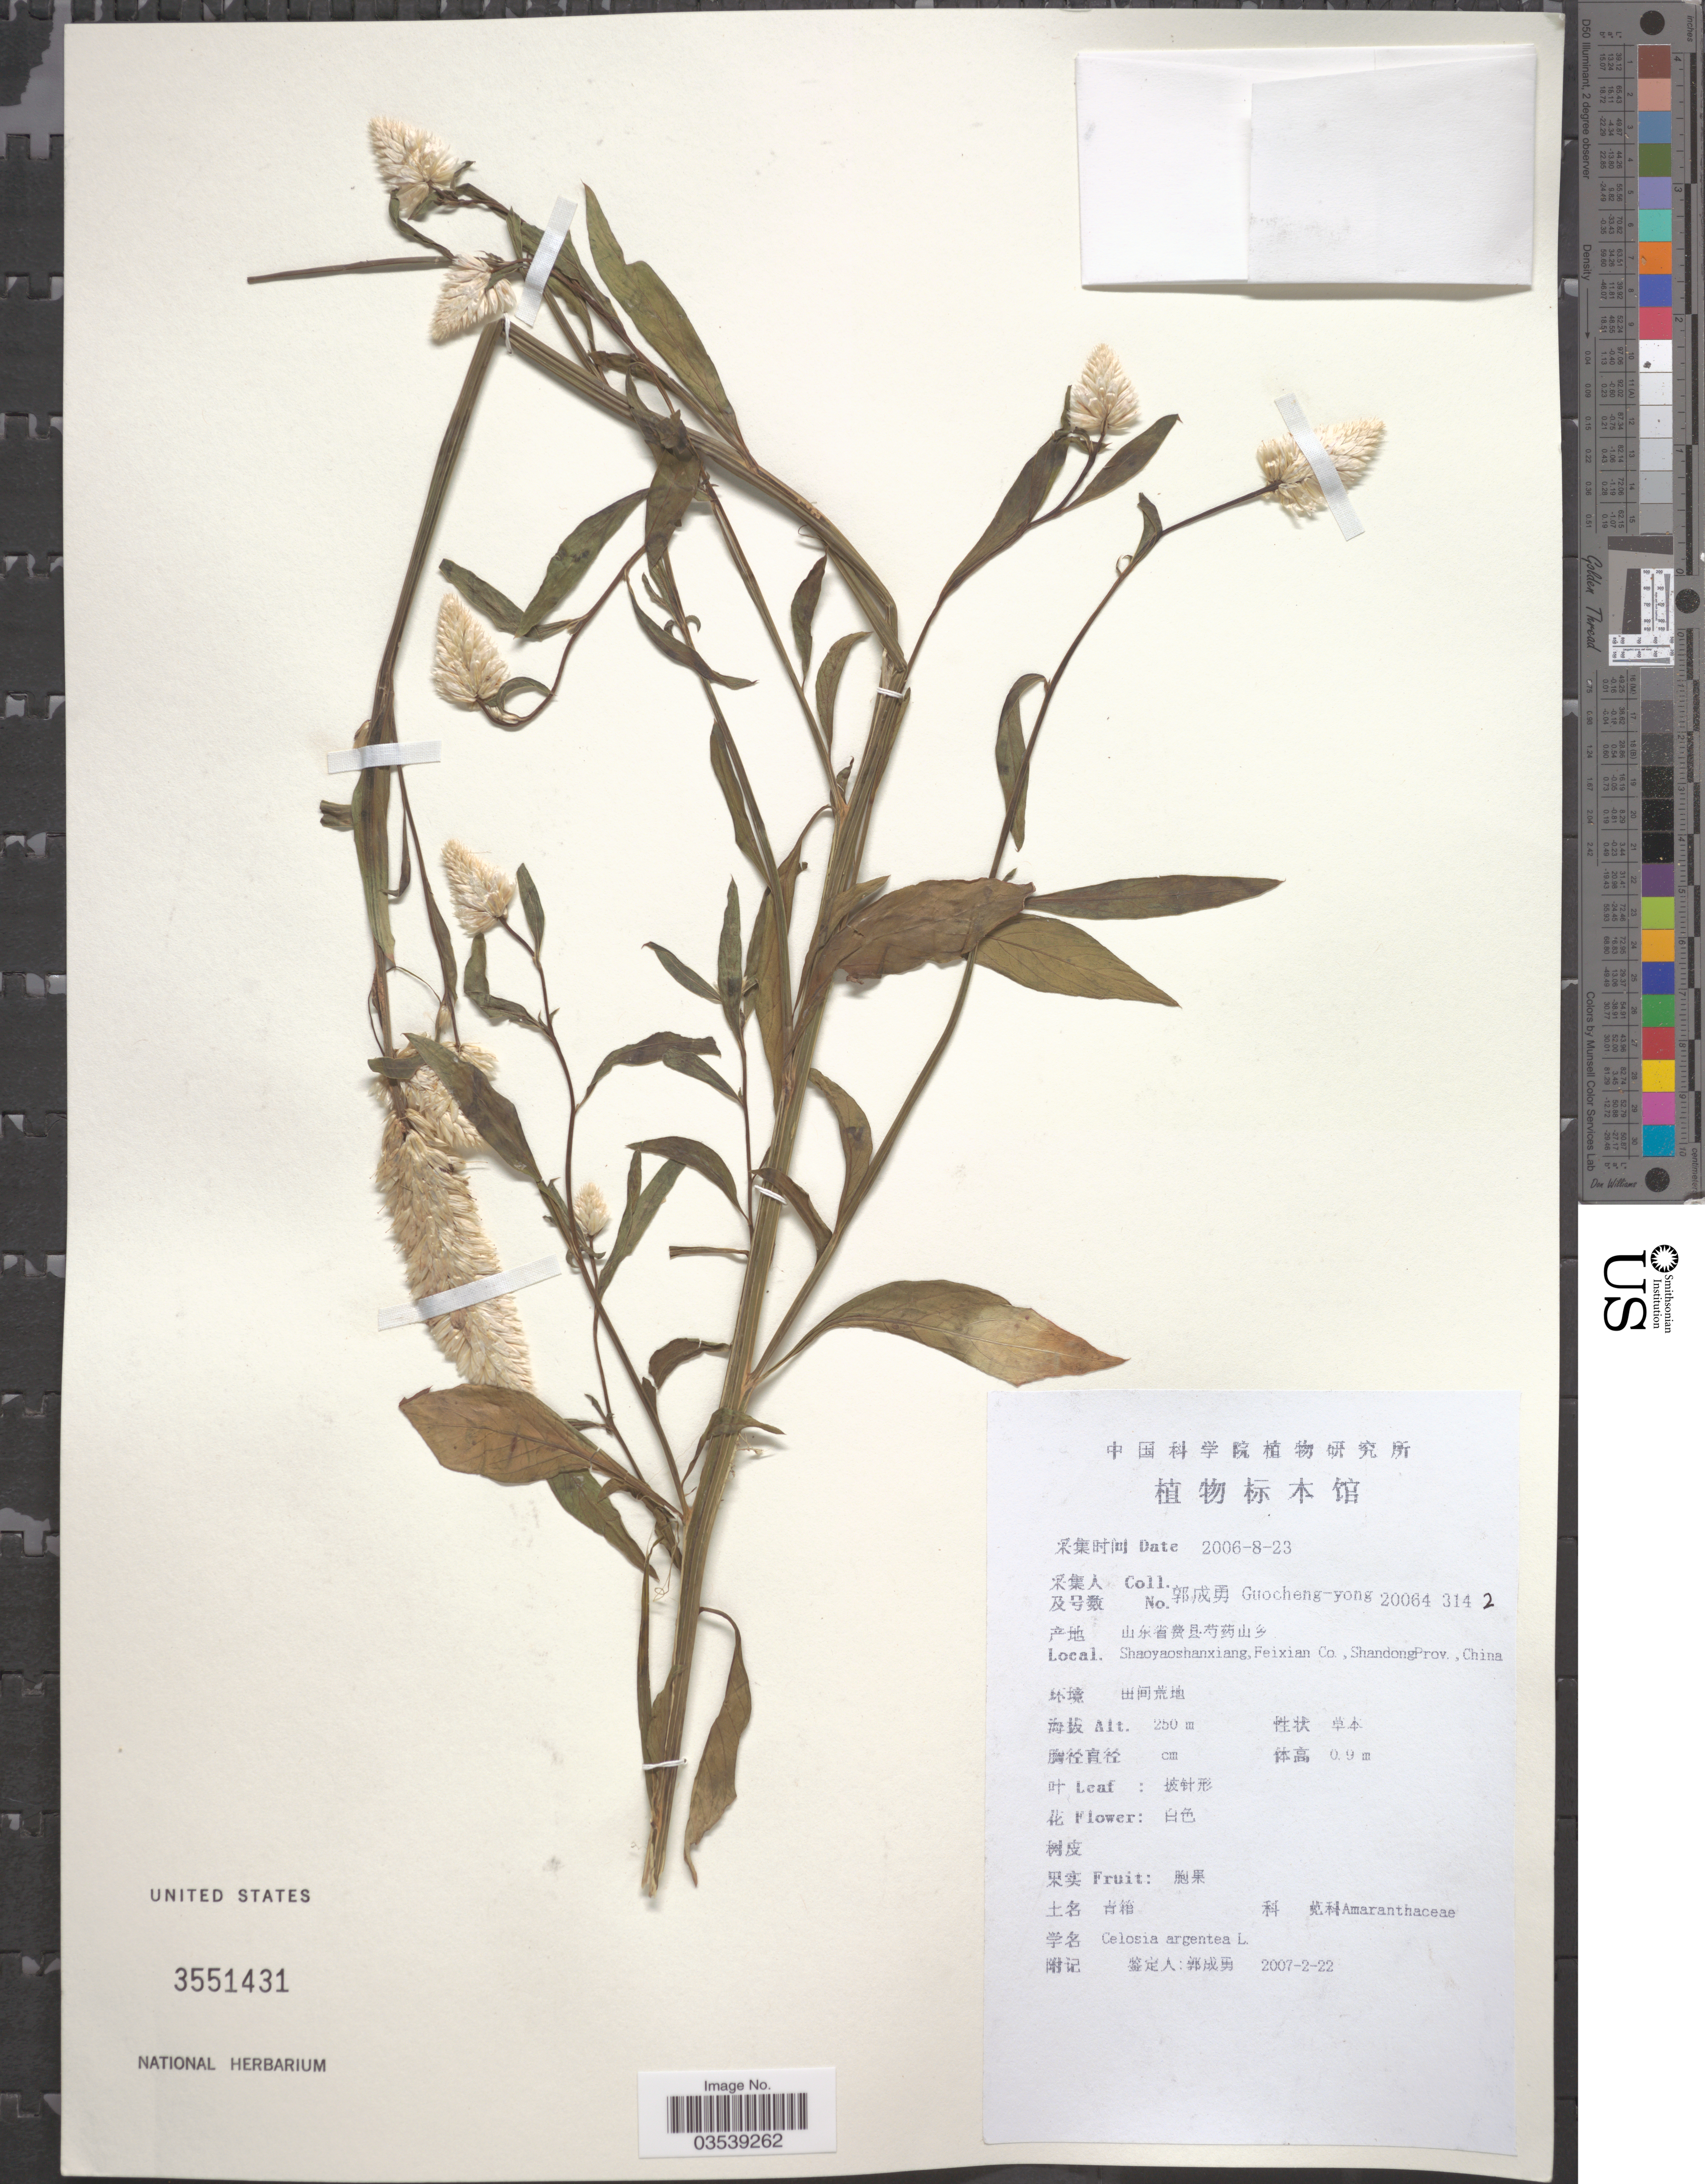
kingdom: Plantae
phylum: Tracheophyta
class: Magnoliopsida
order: Caryophyllales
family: Amaranthaceae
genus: Celosia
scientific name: Celosia argentea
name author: L.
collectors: Guo cheng-yong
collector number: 20064 3142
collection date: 2006-08-23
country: China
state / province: Shandong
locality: Shaoyaoshanxiang, Feixian Co.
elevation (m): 250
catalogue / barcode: US 3551431